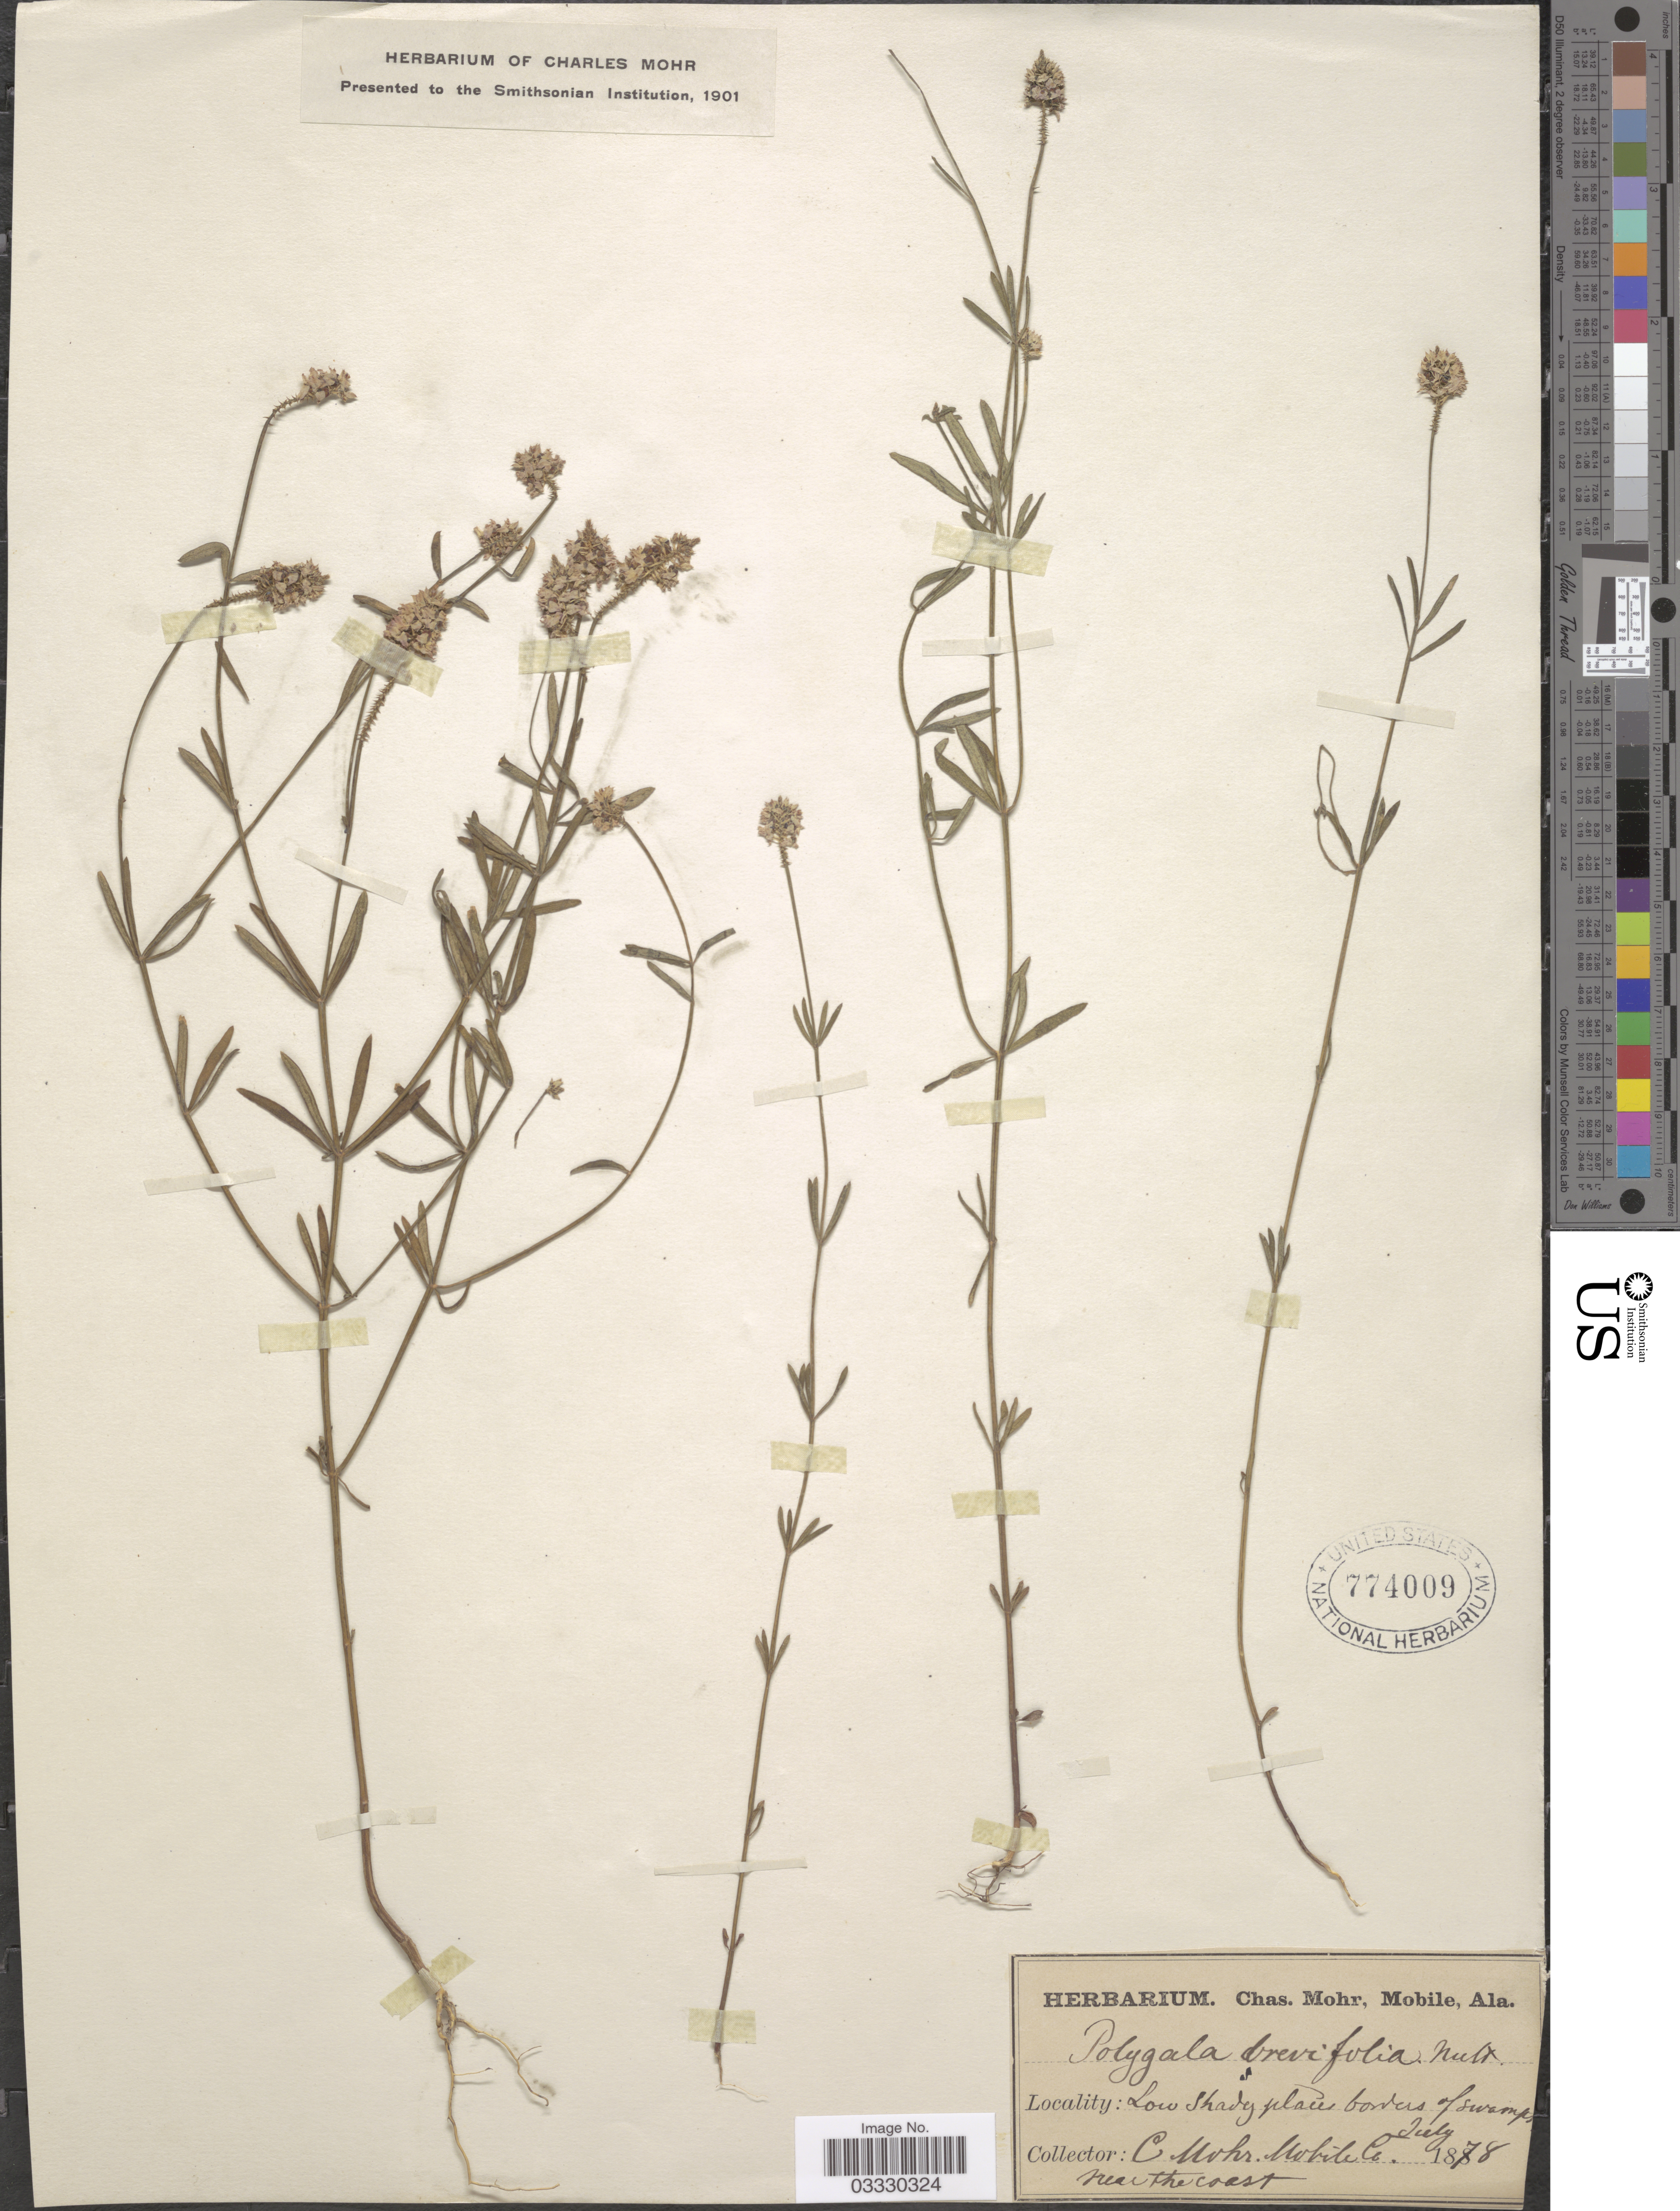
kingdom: Plantae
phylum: Tracheophyta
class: Magnoliopsida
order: Fabales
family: Polygalaceae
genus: Polygala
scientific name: Polygala brevifolia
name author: Nutt.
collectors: Mohr, C. T. (herbarium)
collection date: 1878-07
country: United States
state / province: Alabama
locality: Mobile Co. Near the coast.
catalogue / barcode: US 774009